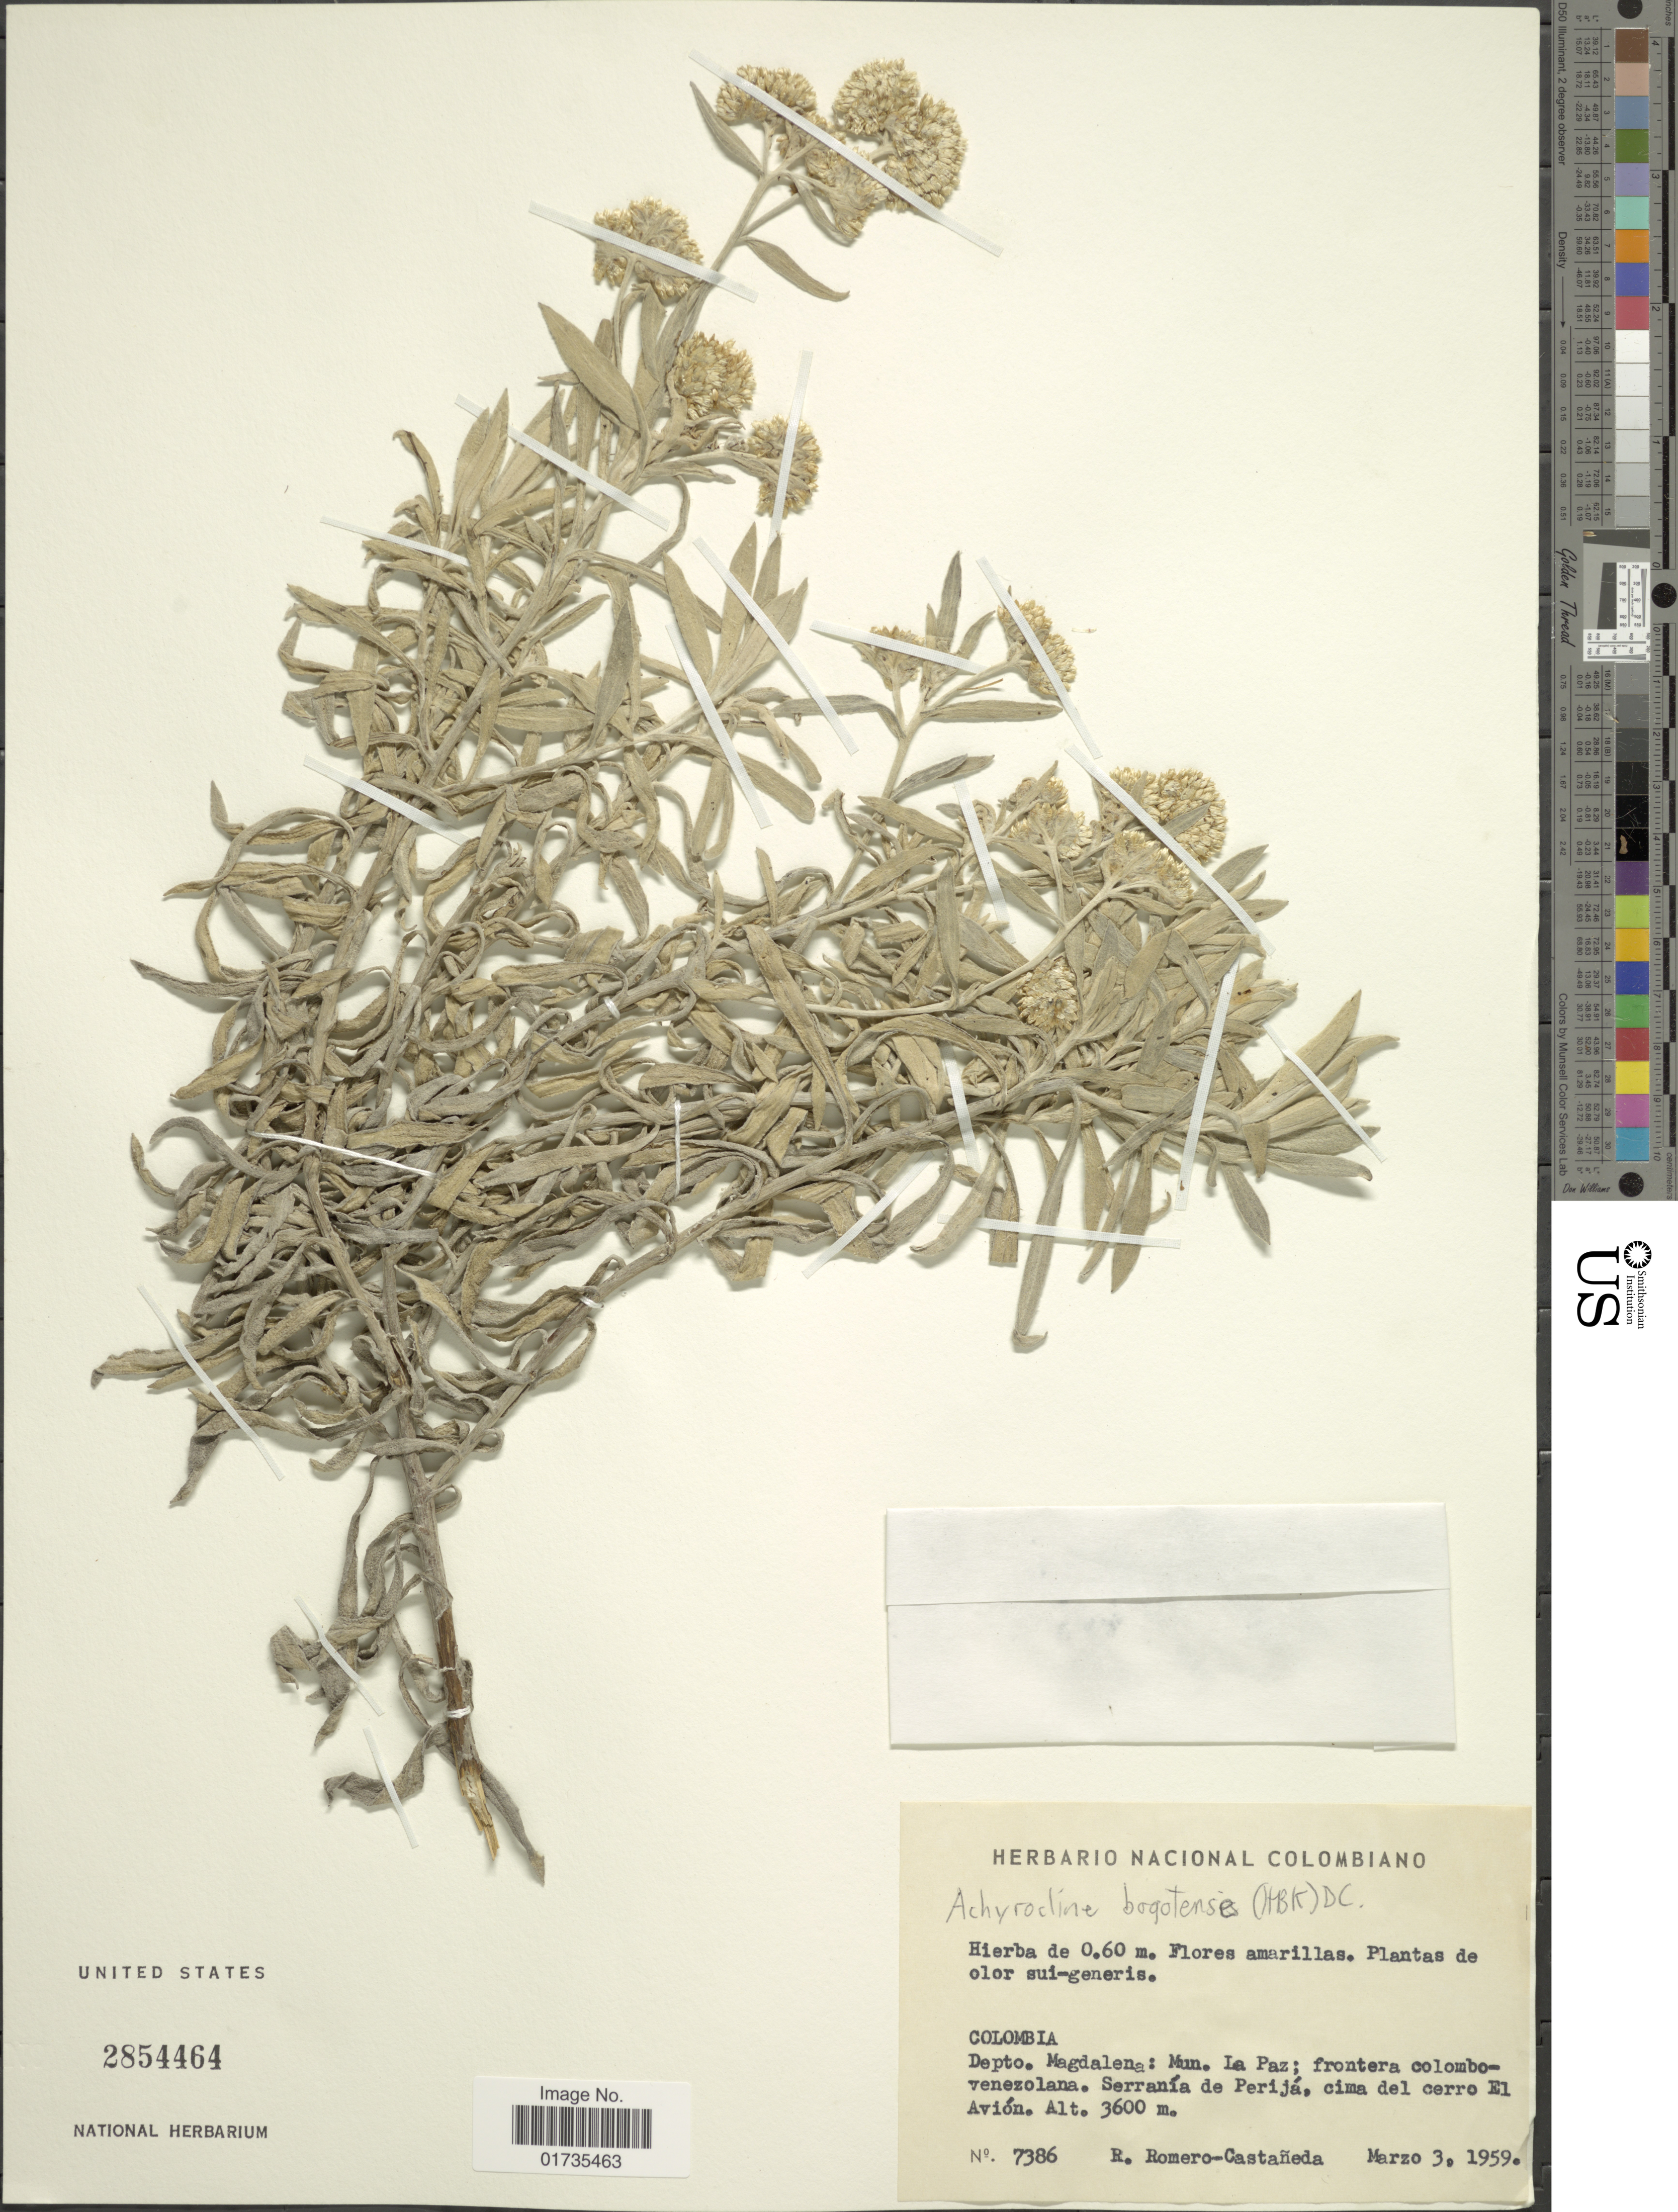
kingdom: Plantae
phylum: Tracheophyta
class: Magnoliopsida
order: Asterales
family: Asteraceae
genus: Achyrocline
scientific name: Achyrocline bogotensis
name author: (Kunth) DC.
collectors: R. Romero Castañeda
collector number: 7386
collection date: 1959-03-03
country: Colombia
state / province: Magdalena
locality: Colombia. Depto. Magdalena: Mun. La Paz; frontera colombo-venezolana. Serrania de Perija. cima del cerro El Avion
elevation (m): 3600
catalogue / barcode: US 2854464